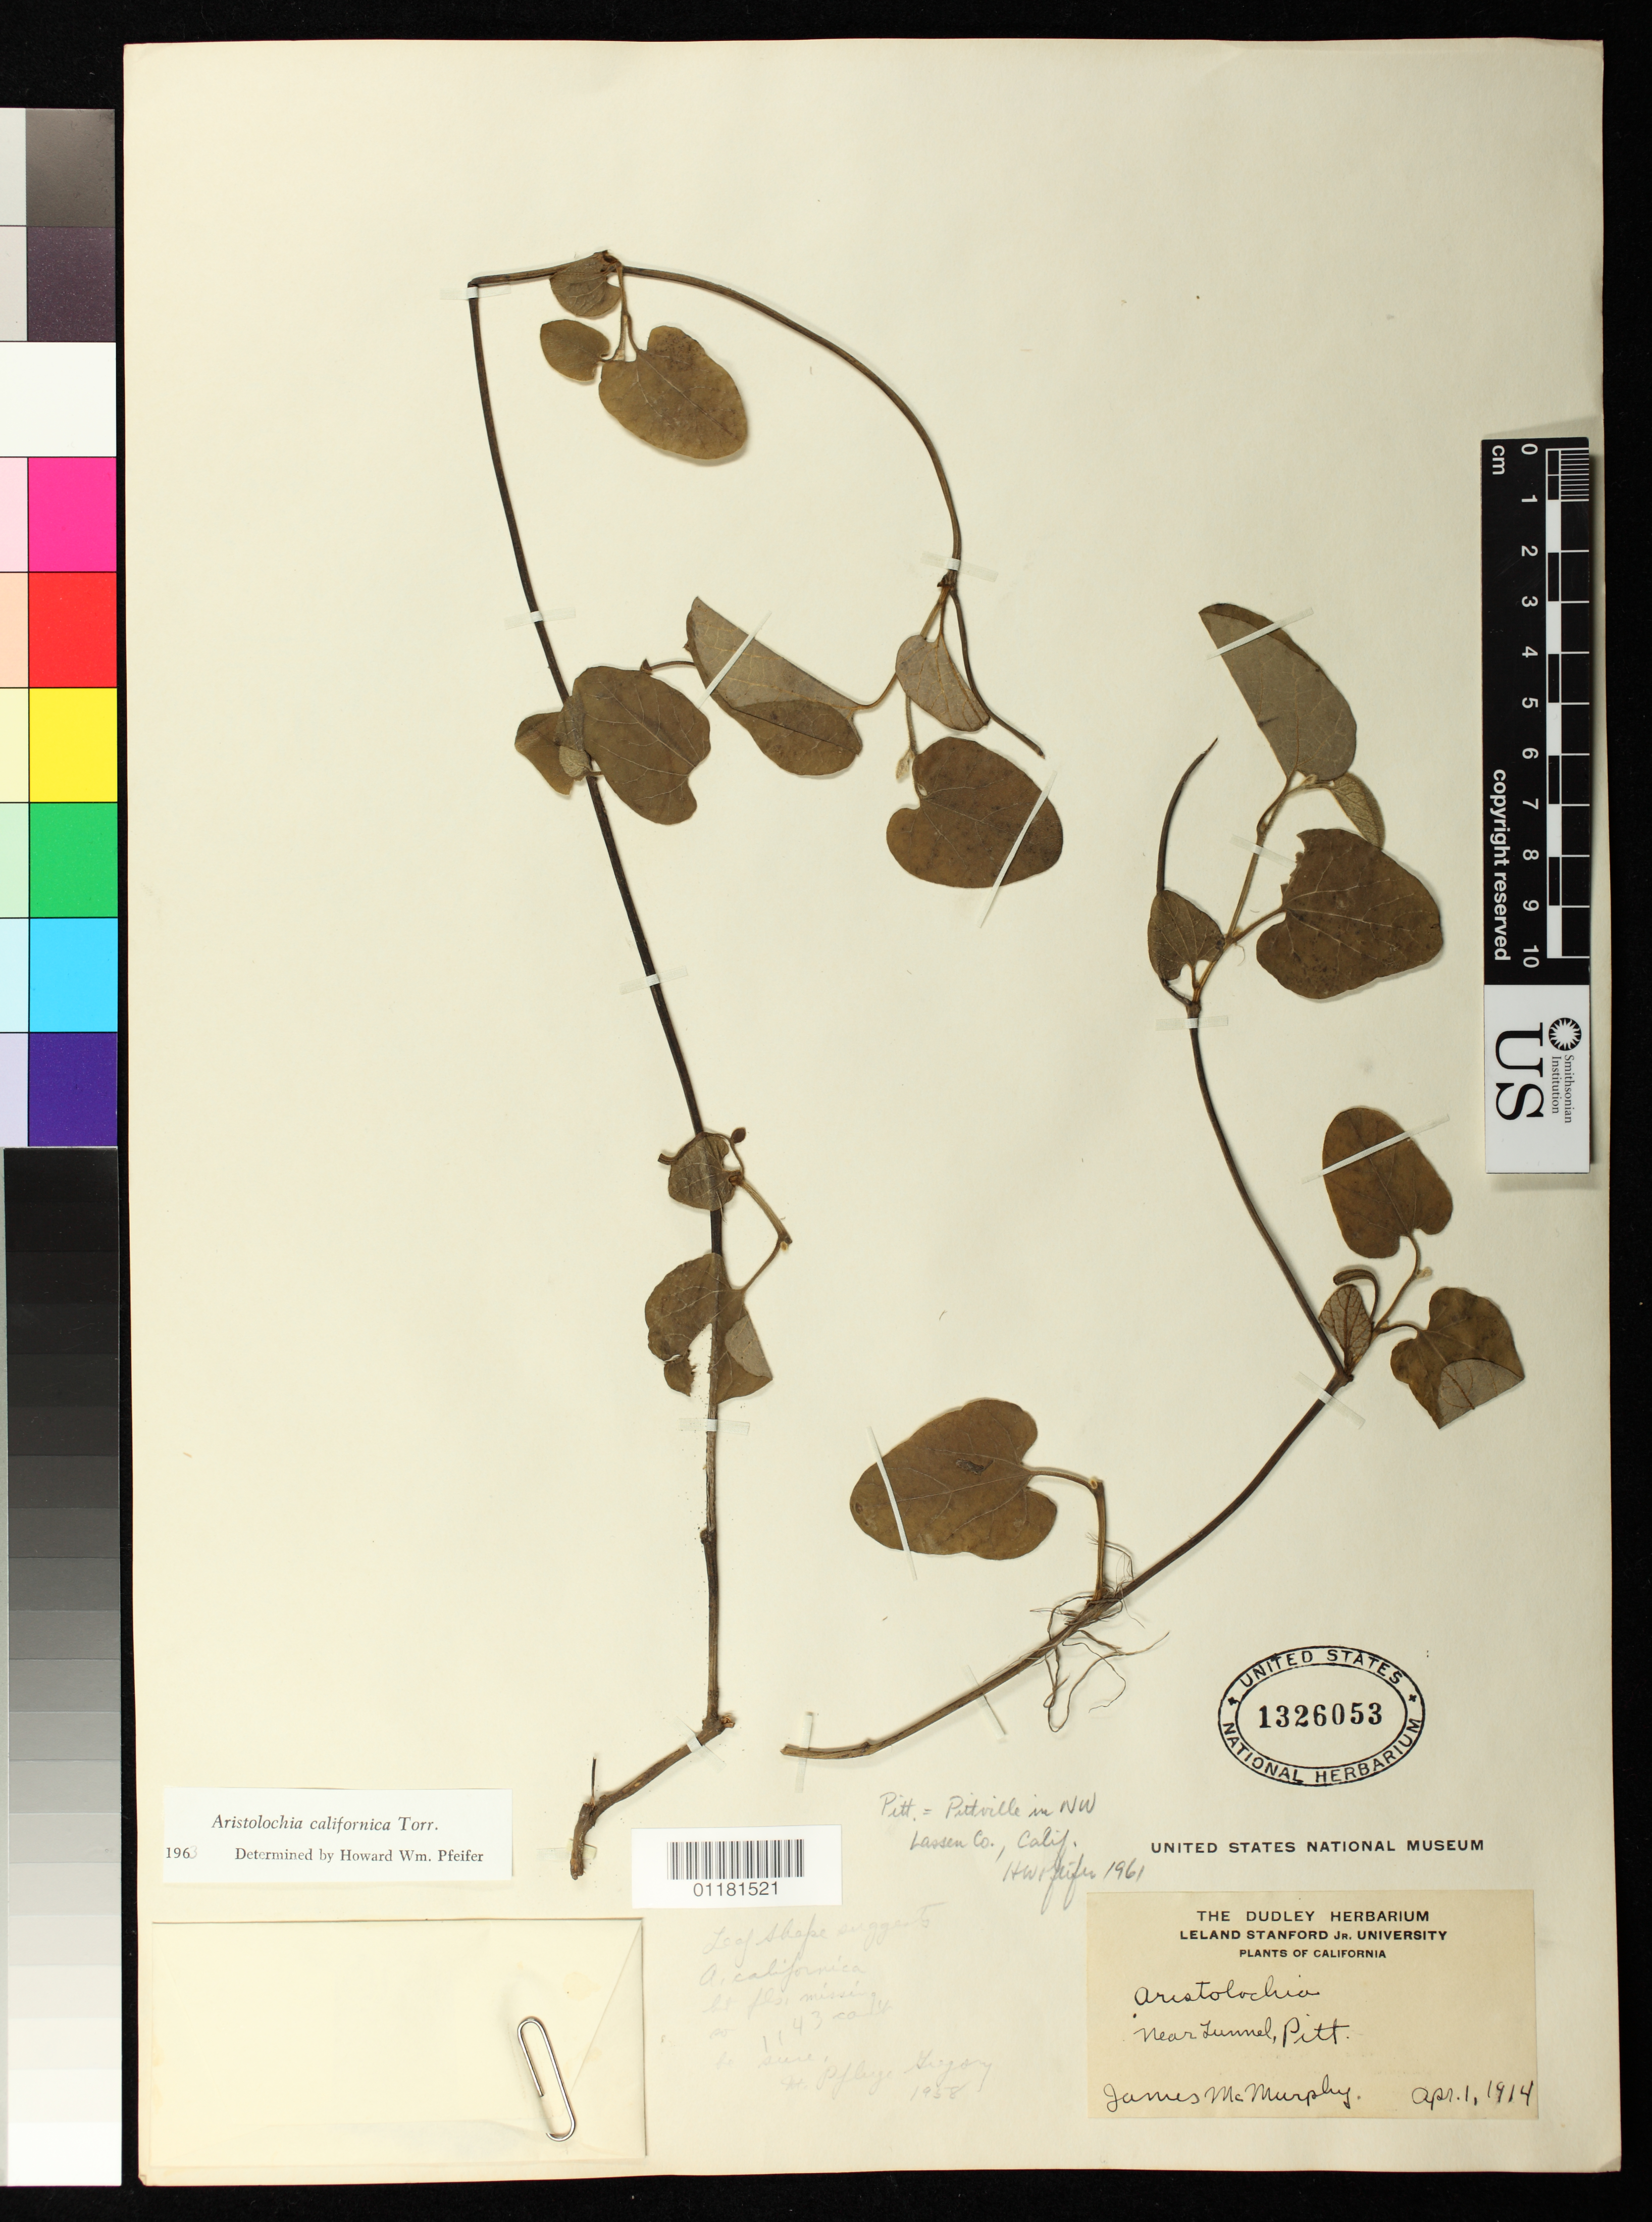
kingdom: Plantae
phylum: Tracheophyta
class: Magnoliopsida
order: Piperales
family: Aristolochiaceae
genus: Aristolochia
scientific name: Aristolochia californica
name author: Torr.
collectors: J. McMurphy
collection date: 1914-04-01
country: United States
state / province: California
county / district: Lassen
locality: Near tunnel, Pitt. Lassen County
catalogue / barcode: US 1326053